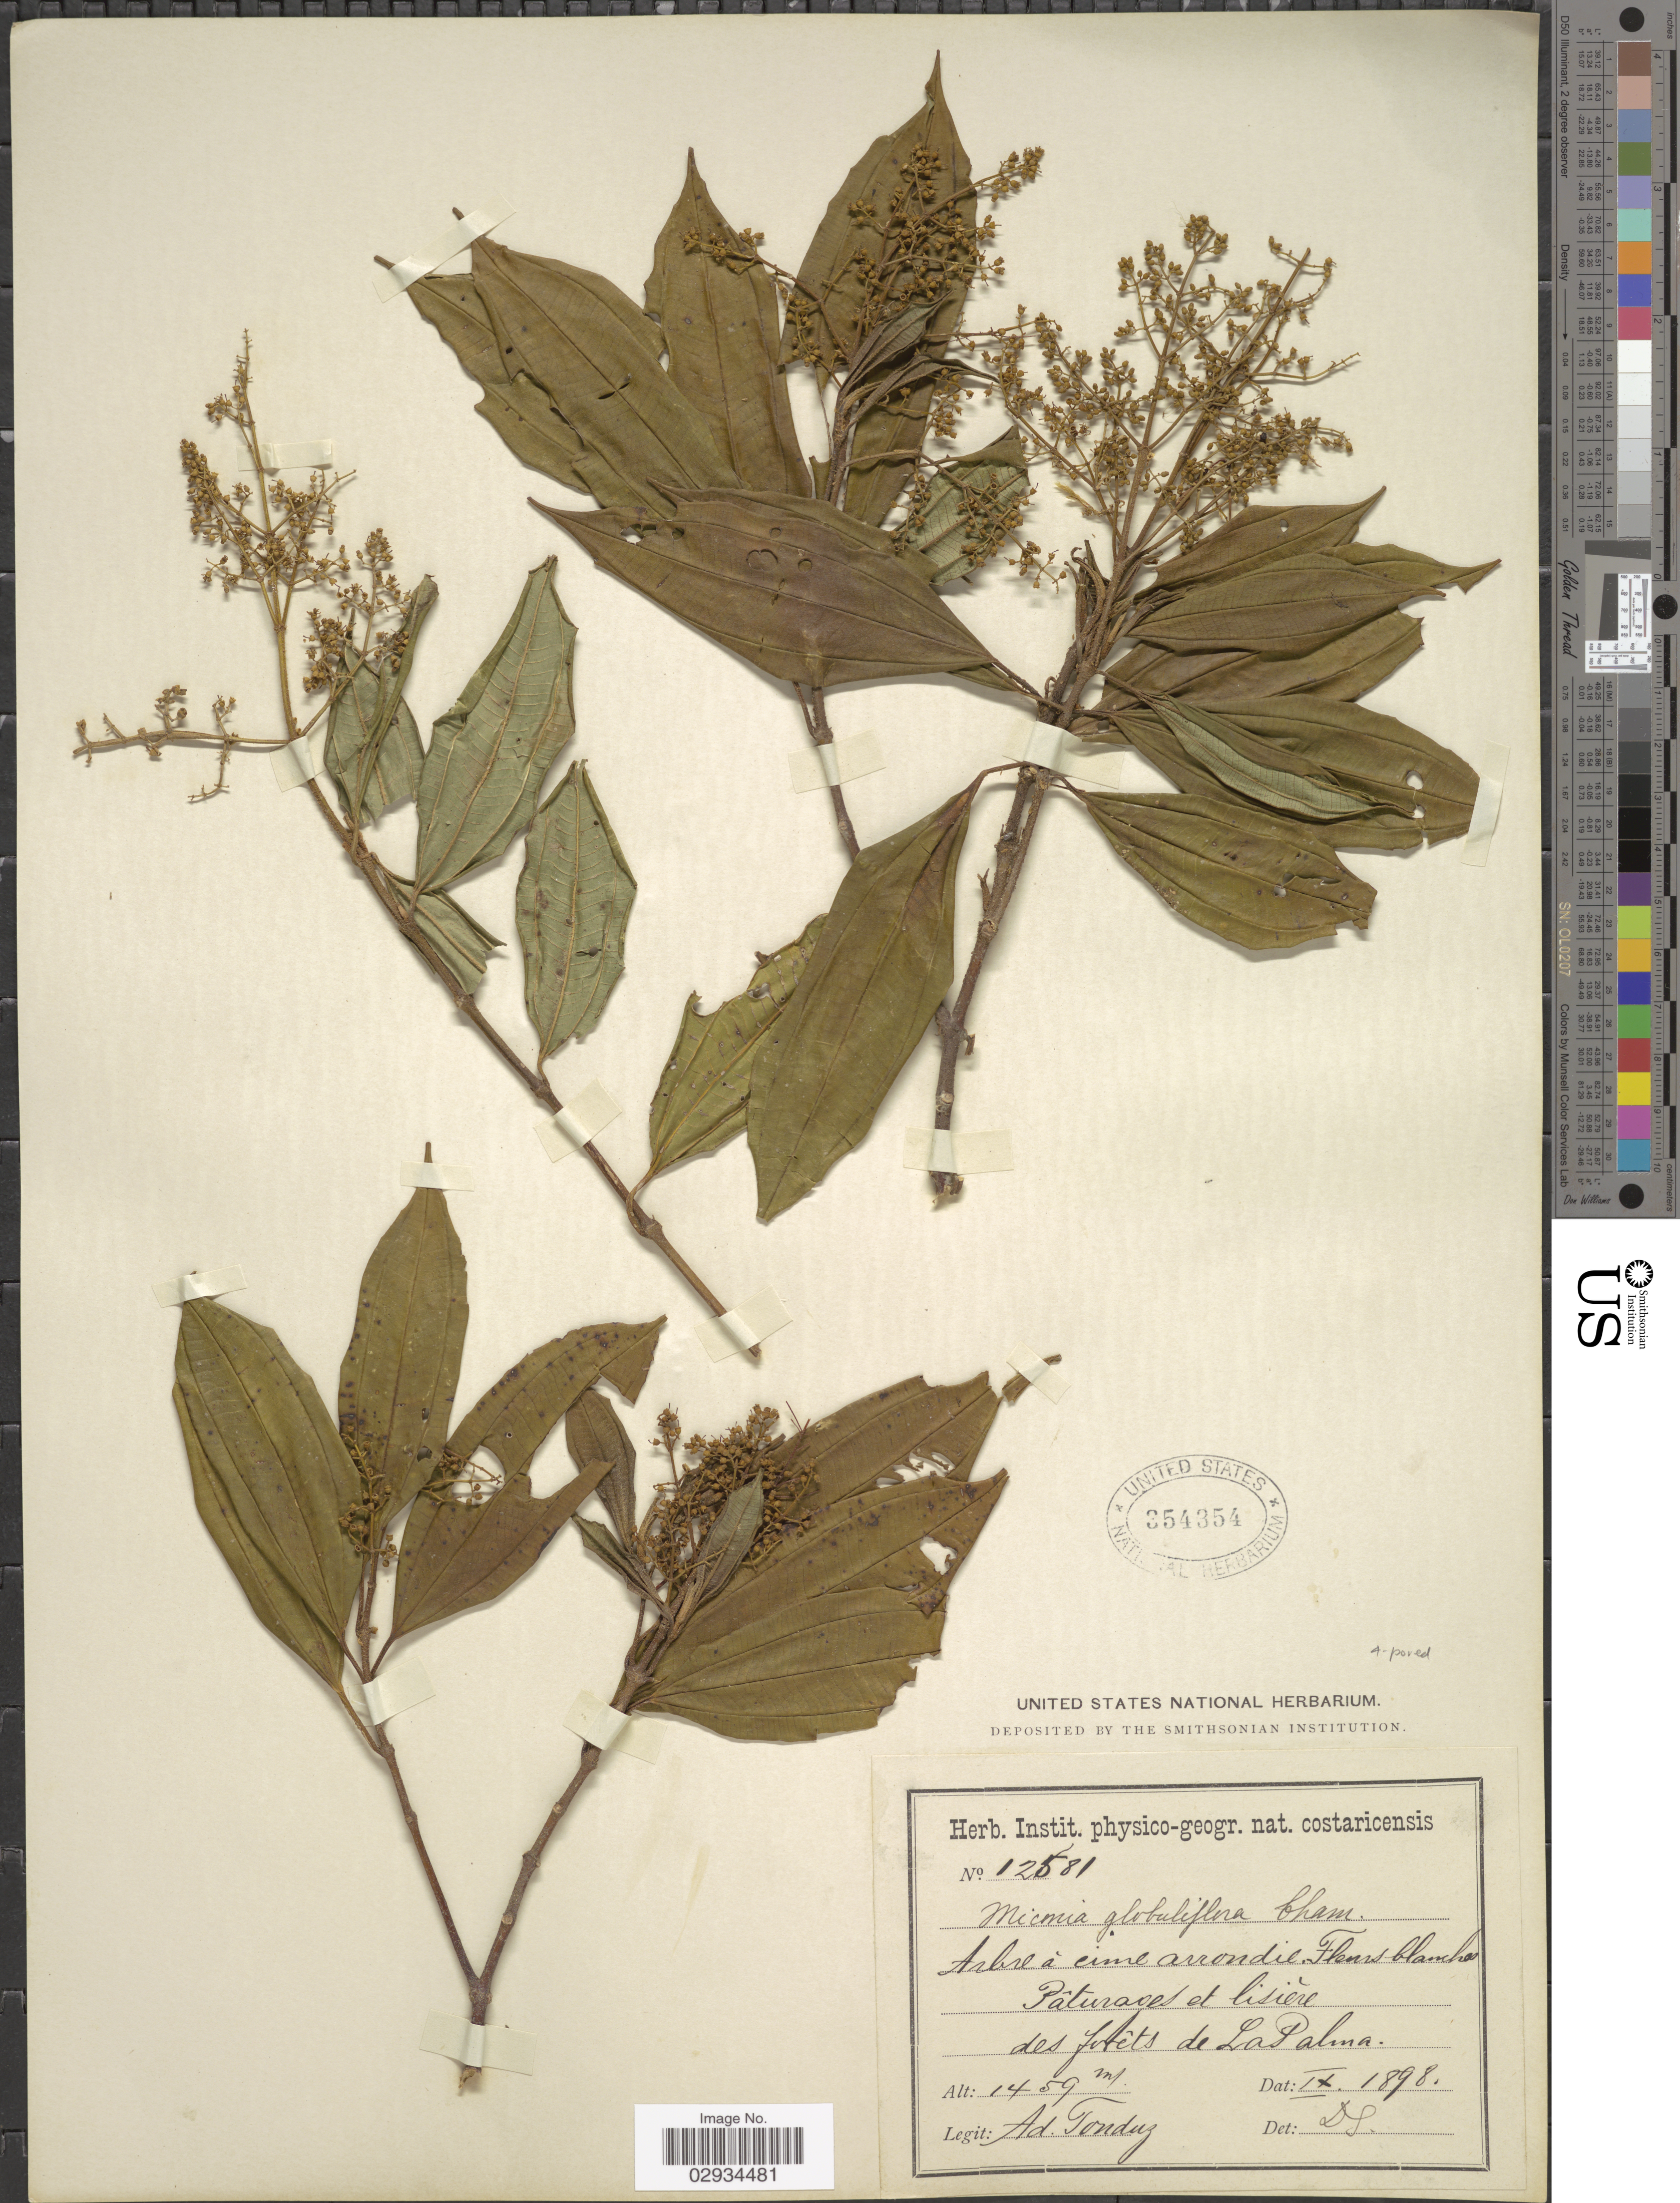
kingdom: Plantae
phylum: Tracheophyta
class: Magnoliopsida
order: Myrtales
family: Melastomataceae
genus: Miconia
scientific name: Miconia theizans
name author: (Bonpl.) Cogn.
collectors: A. Tonduz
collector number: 12581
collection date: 1898-09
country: Costa Rica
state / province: Puntarenas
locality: Pâturages et lisière des forêts de La Palma.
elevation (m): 1459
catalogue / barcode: US 354354